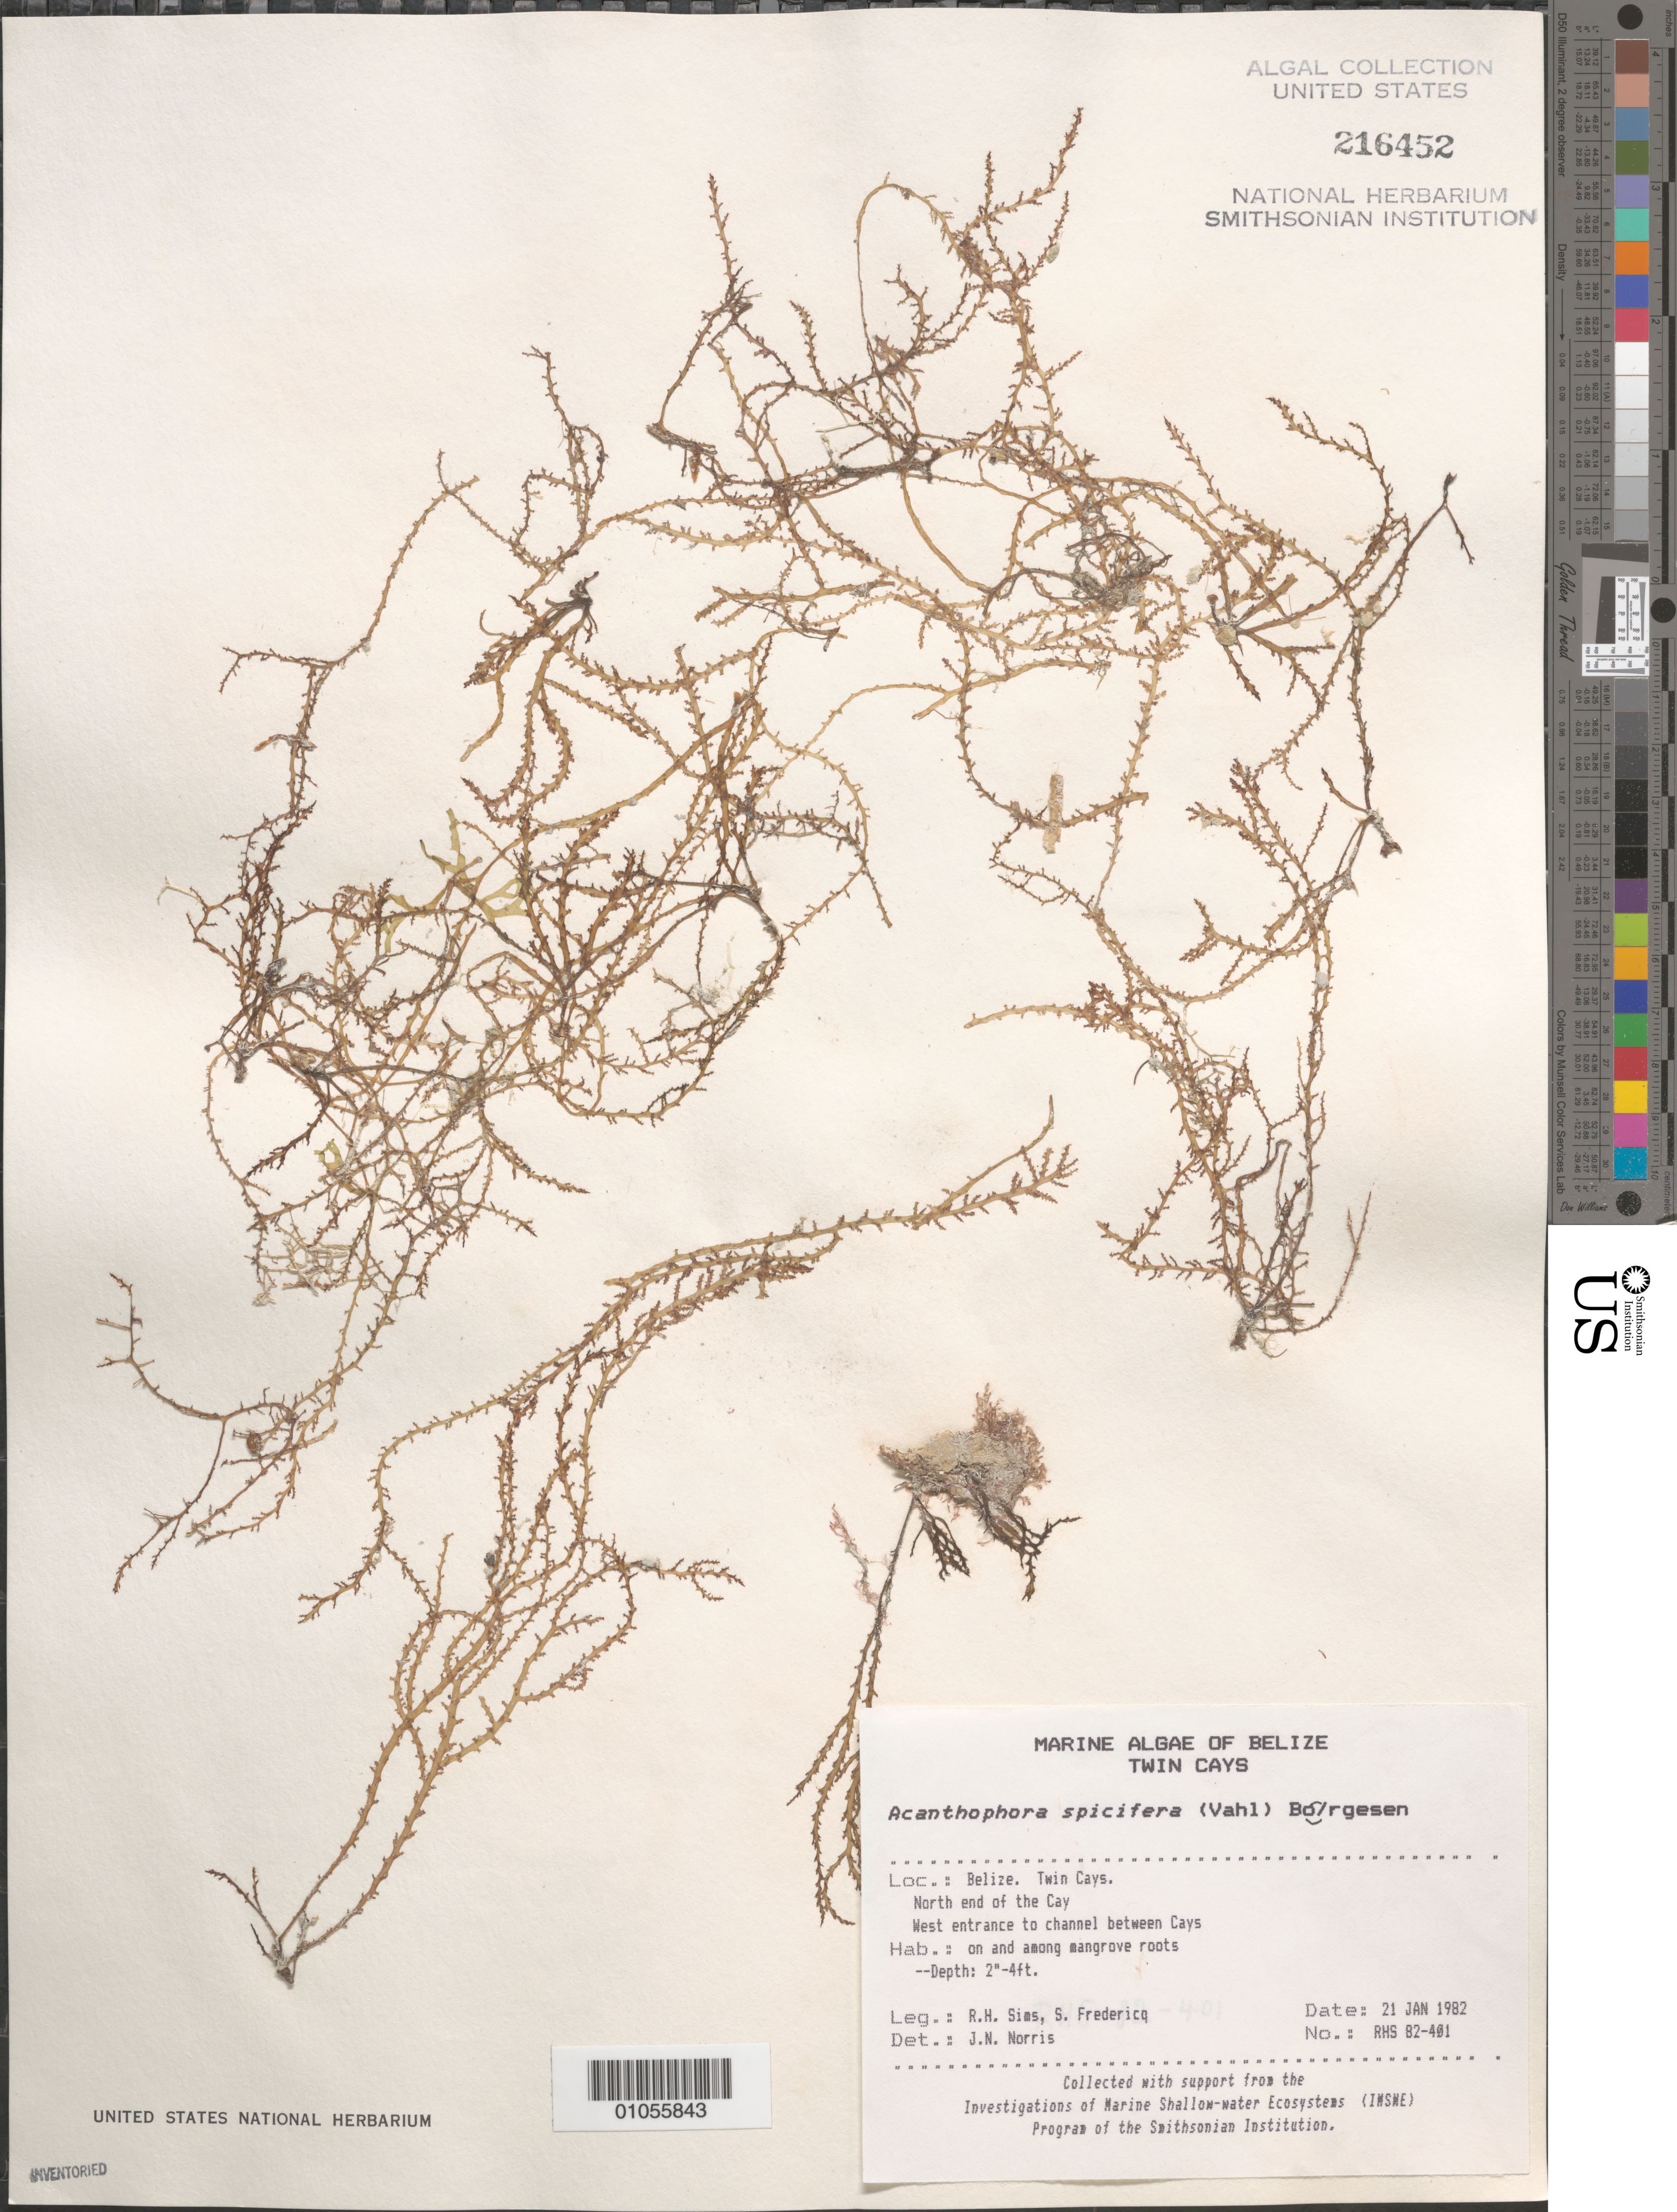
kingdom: Plantae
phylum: Rhodophyta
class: Florideophyceae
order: Ceramiales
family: Rhodomelaceae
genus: Acanthophora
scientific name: Acanthophora spicifera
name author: (Vahl) Børgesen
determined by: Norris, James N.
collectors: R. H. Sims & S. Fredericq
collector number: RHS 82-401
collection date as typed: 21 Jan 1982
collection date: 1982-01-21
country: Belize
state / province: Stann Creek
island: Twin Cays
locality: North end of the cays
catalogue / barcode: US 216452